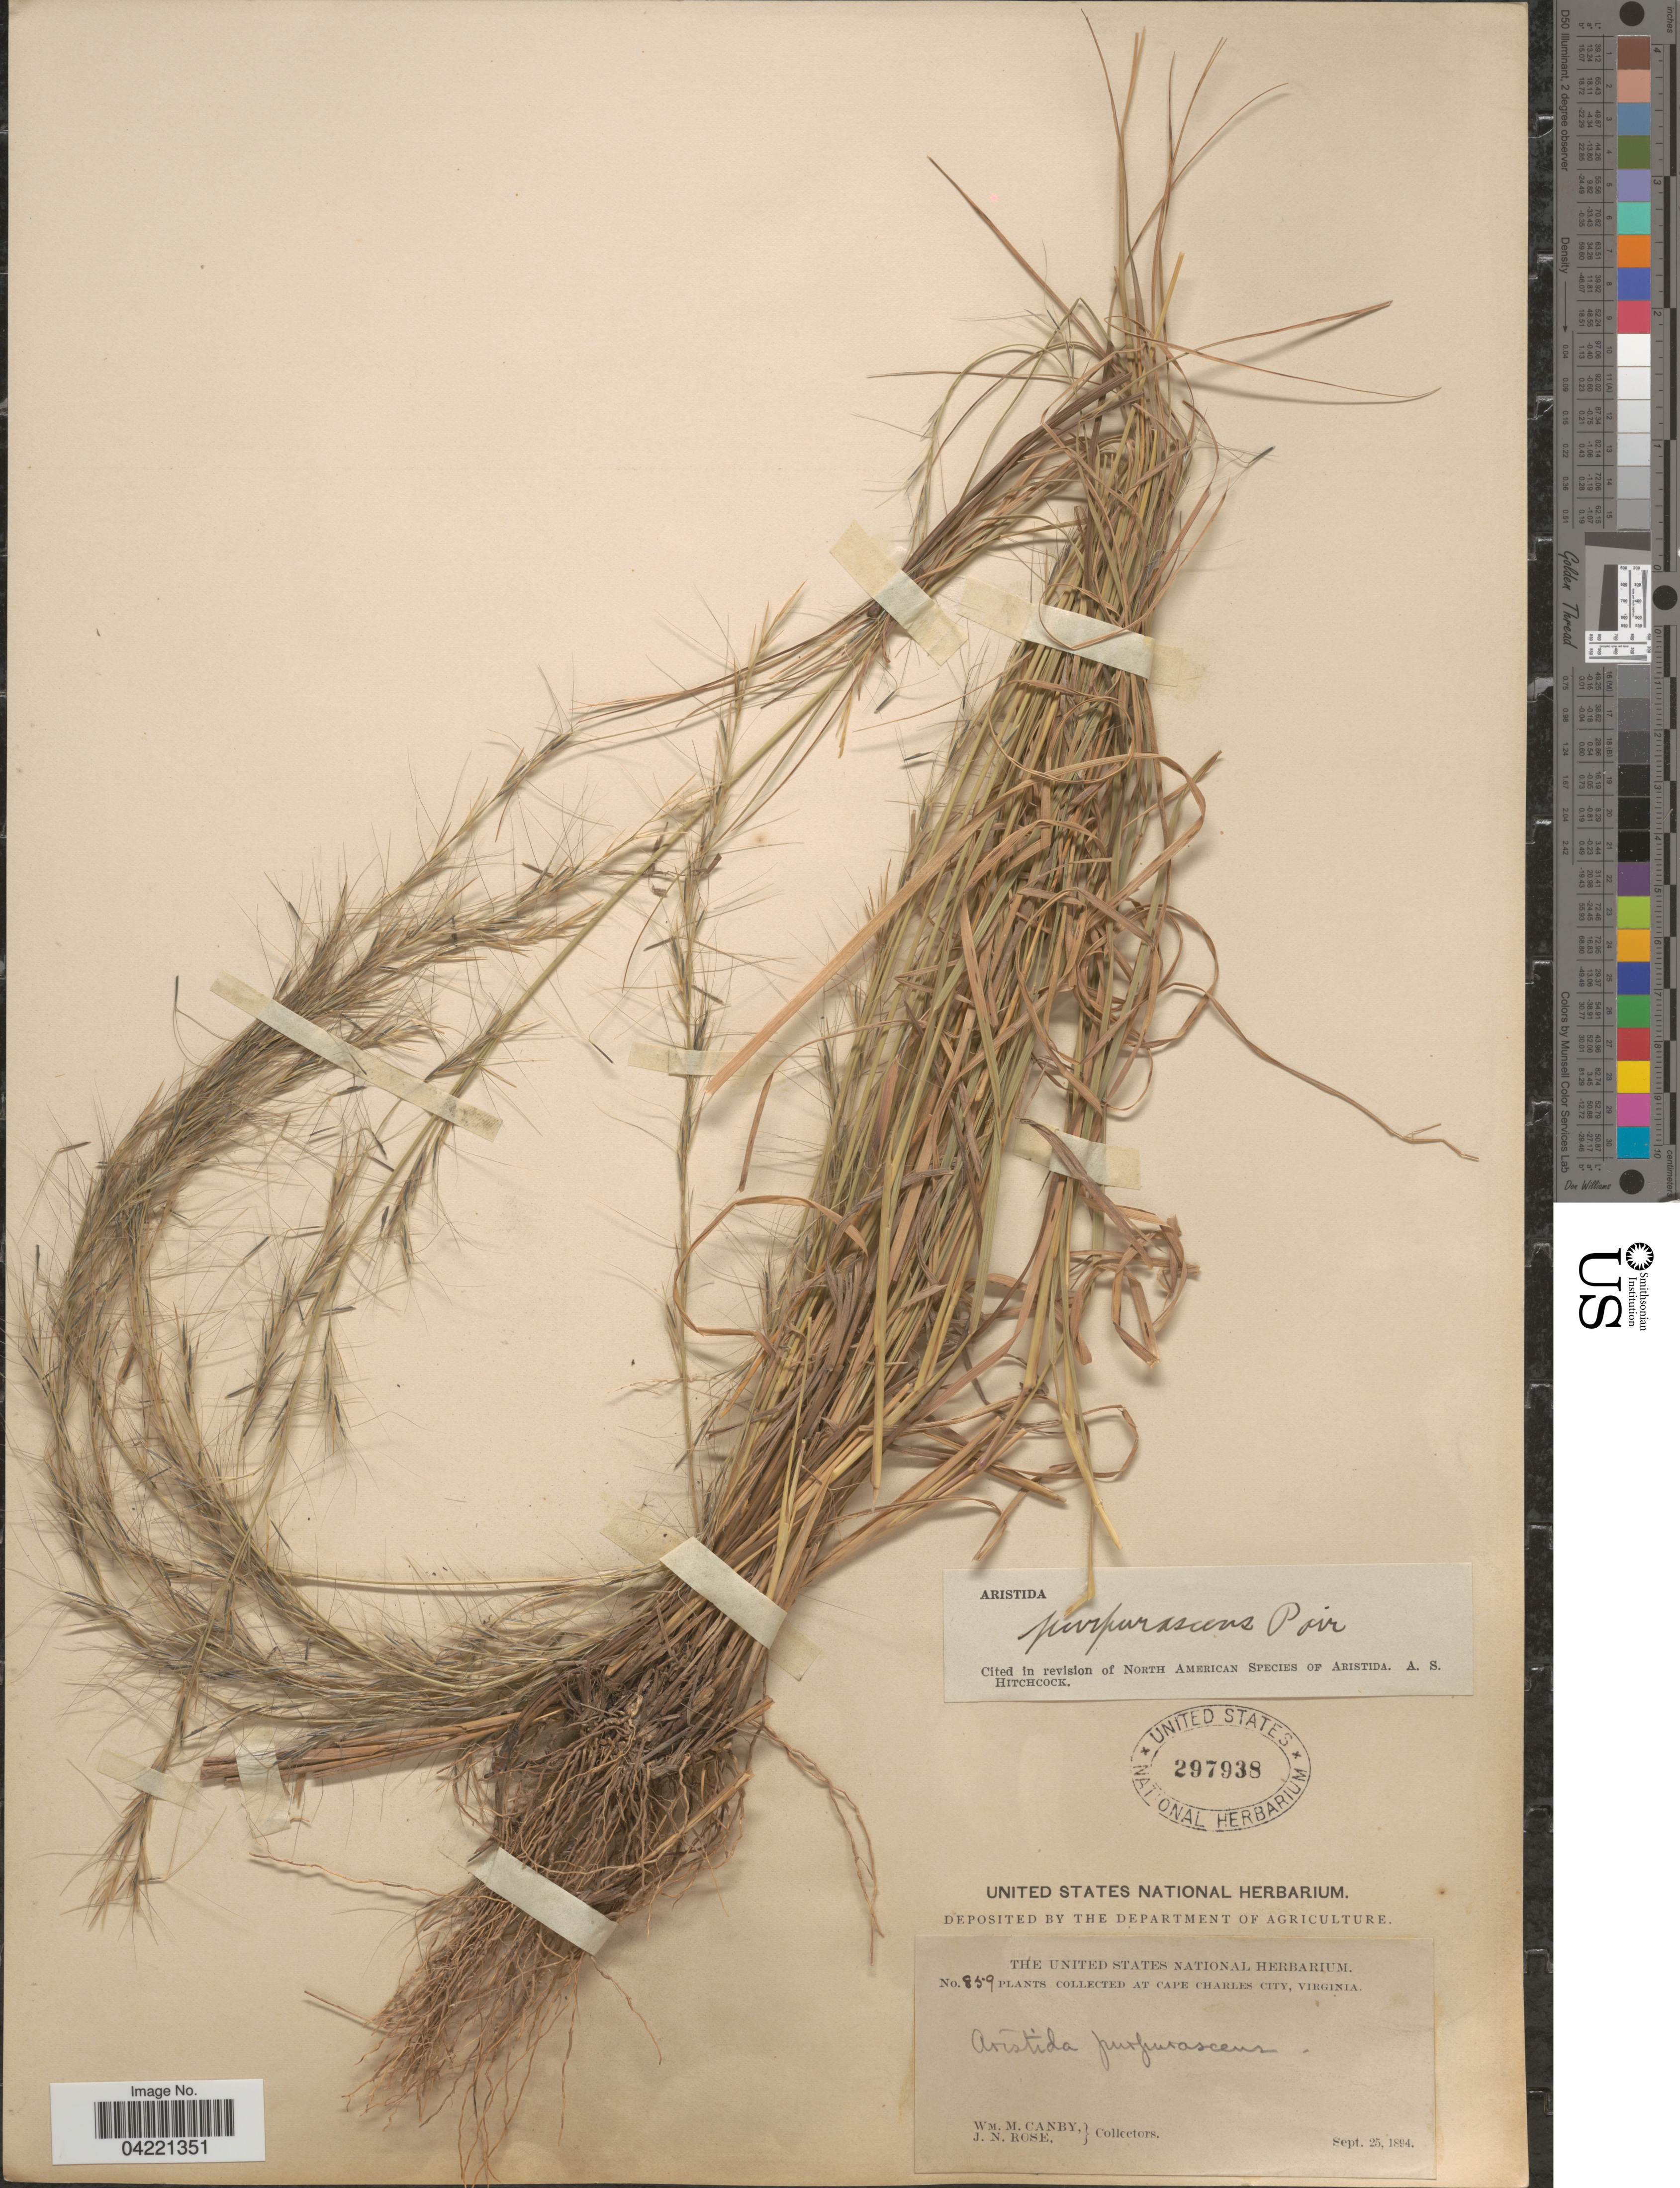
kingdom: Plantae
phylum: Tracheophyta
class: Liliopsida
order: Poales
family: Poaceae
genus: Aristida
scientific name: Aristida purpurascens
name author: Poir.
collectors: W. M. Canby & J. N. Rose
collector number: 859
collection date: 1894-09-25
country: United States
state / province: Virginia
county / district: Charles City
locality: At Cape Charles City.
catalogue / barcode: US 297938